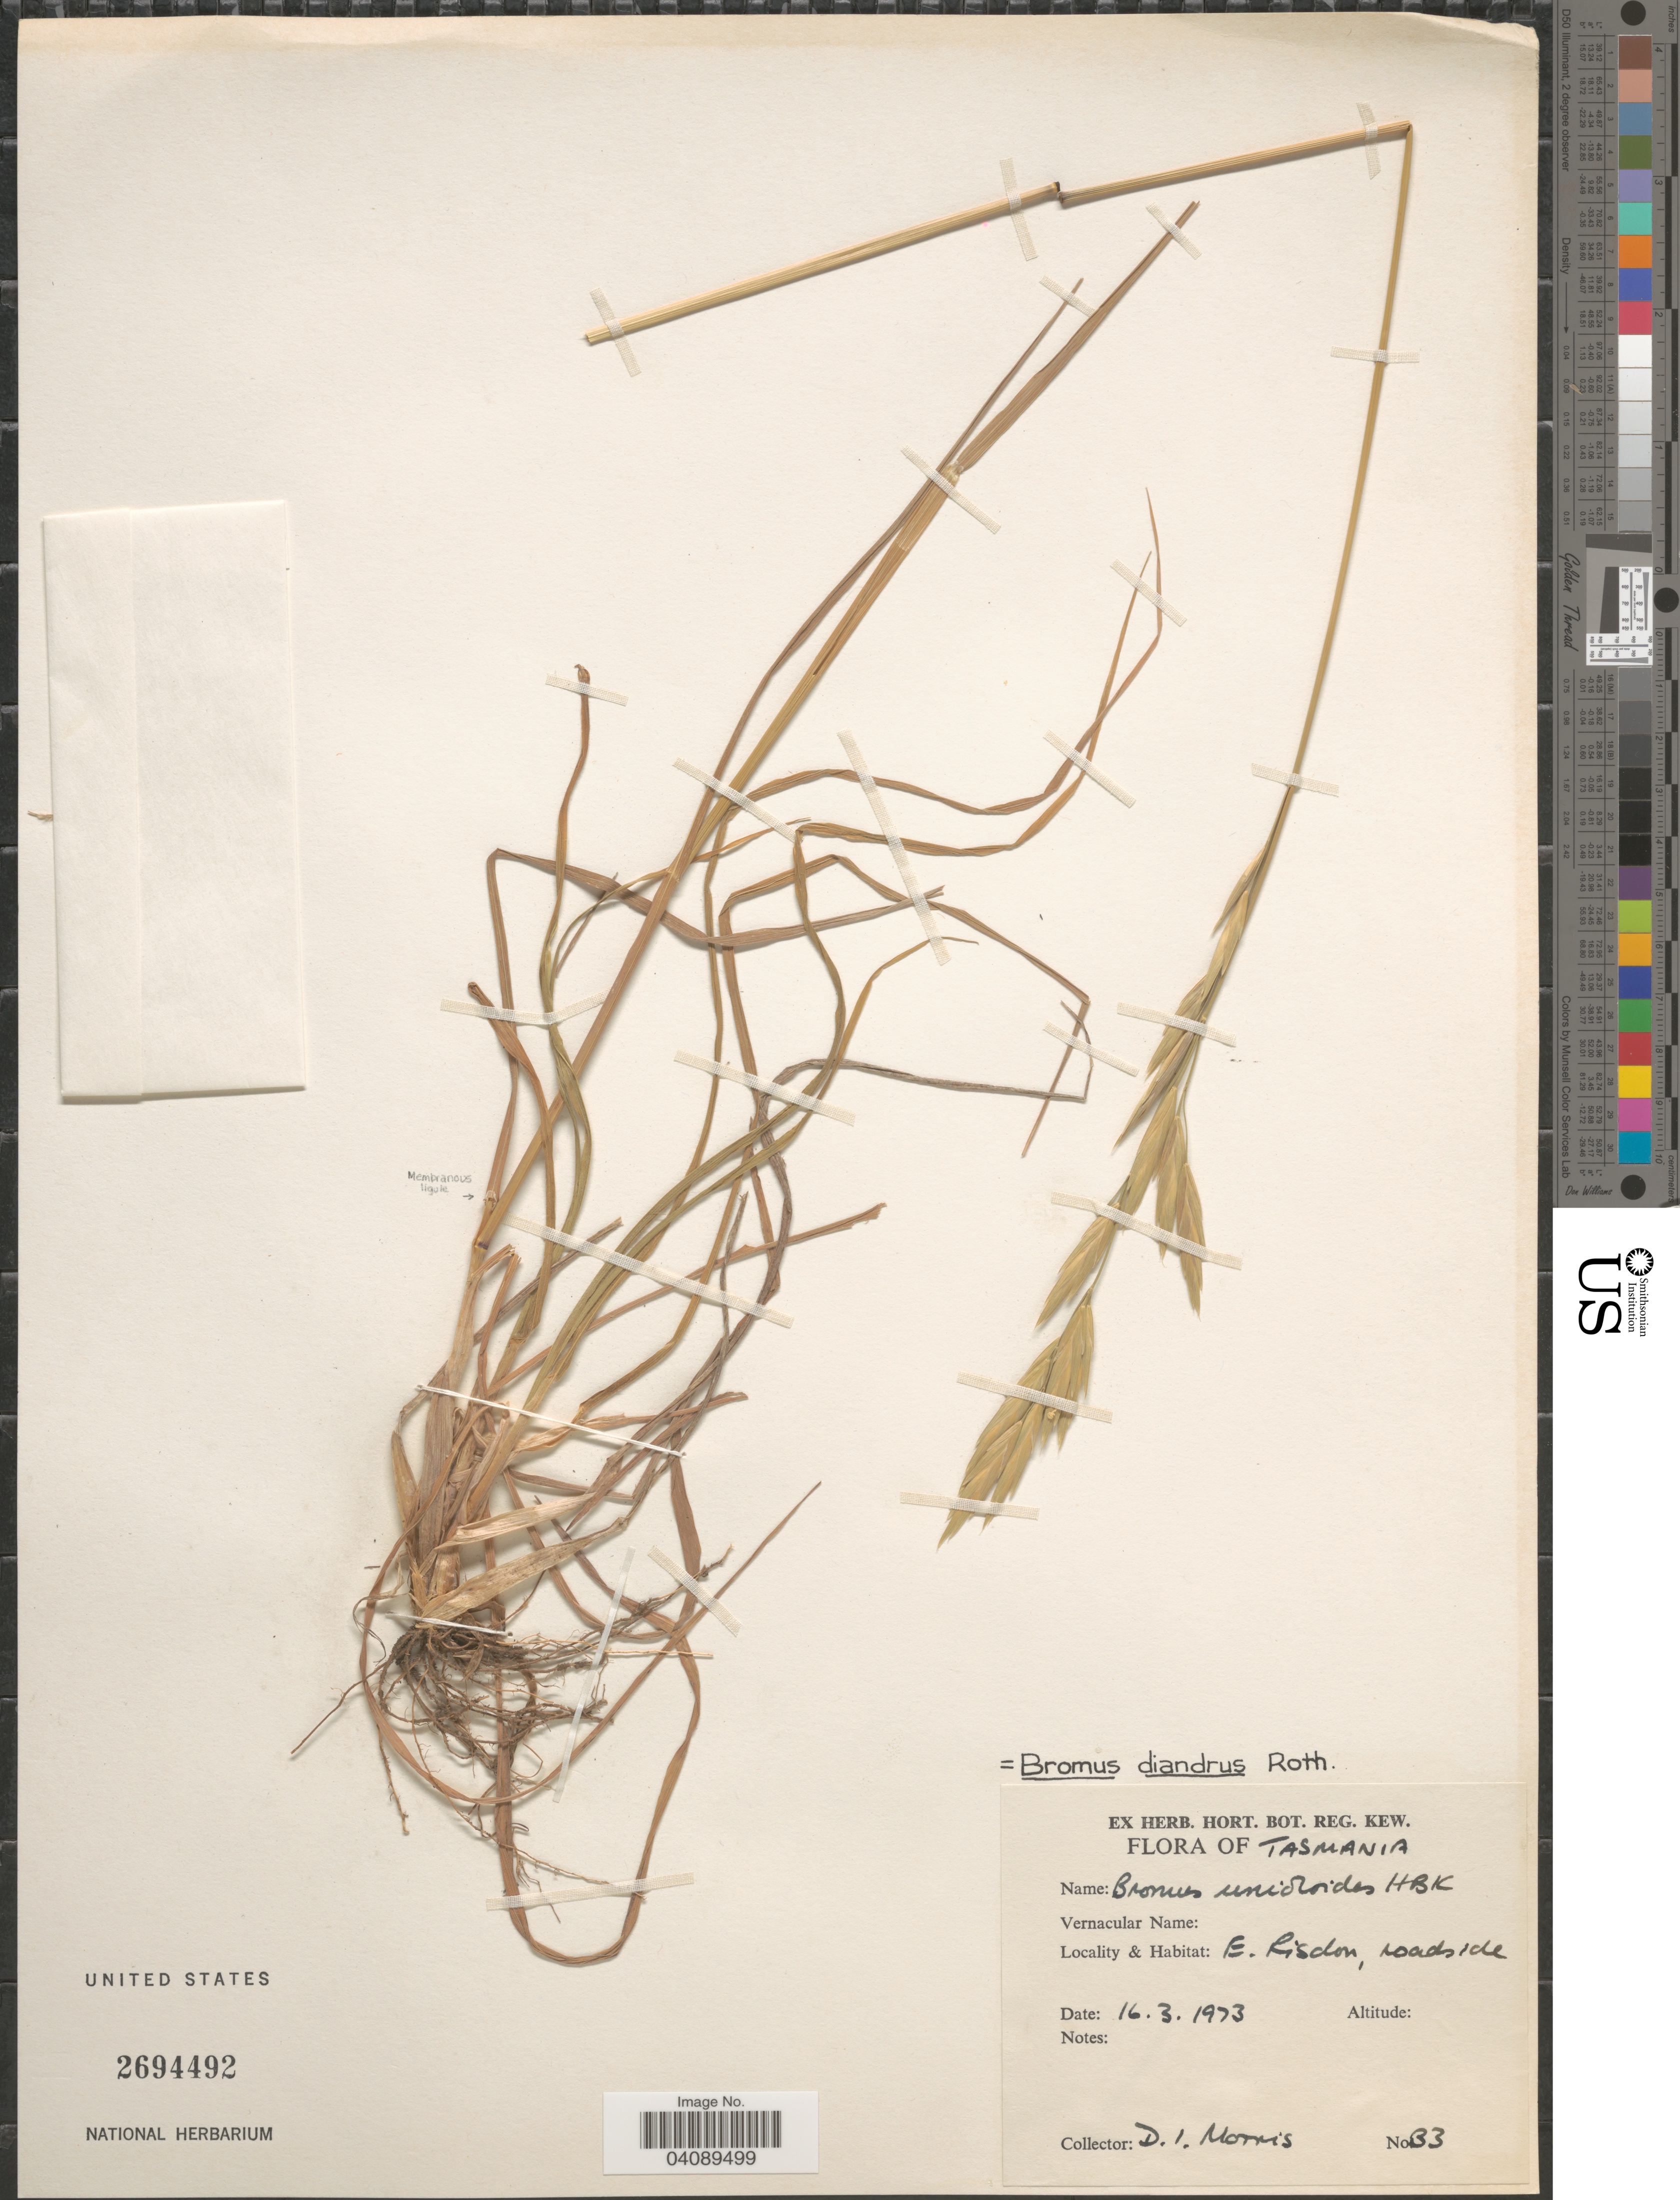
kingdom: Plantae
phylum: Tracheophyta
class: Liliopsida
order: Poales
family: Poaceae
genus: Bromus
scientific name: Bromus diandrus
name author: Roth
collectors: D. Morris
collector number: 33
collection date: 1973-03-16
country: Australia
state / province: Tasmania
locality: E. Risdon, roadside.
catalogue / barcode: US 2694492